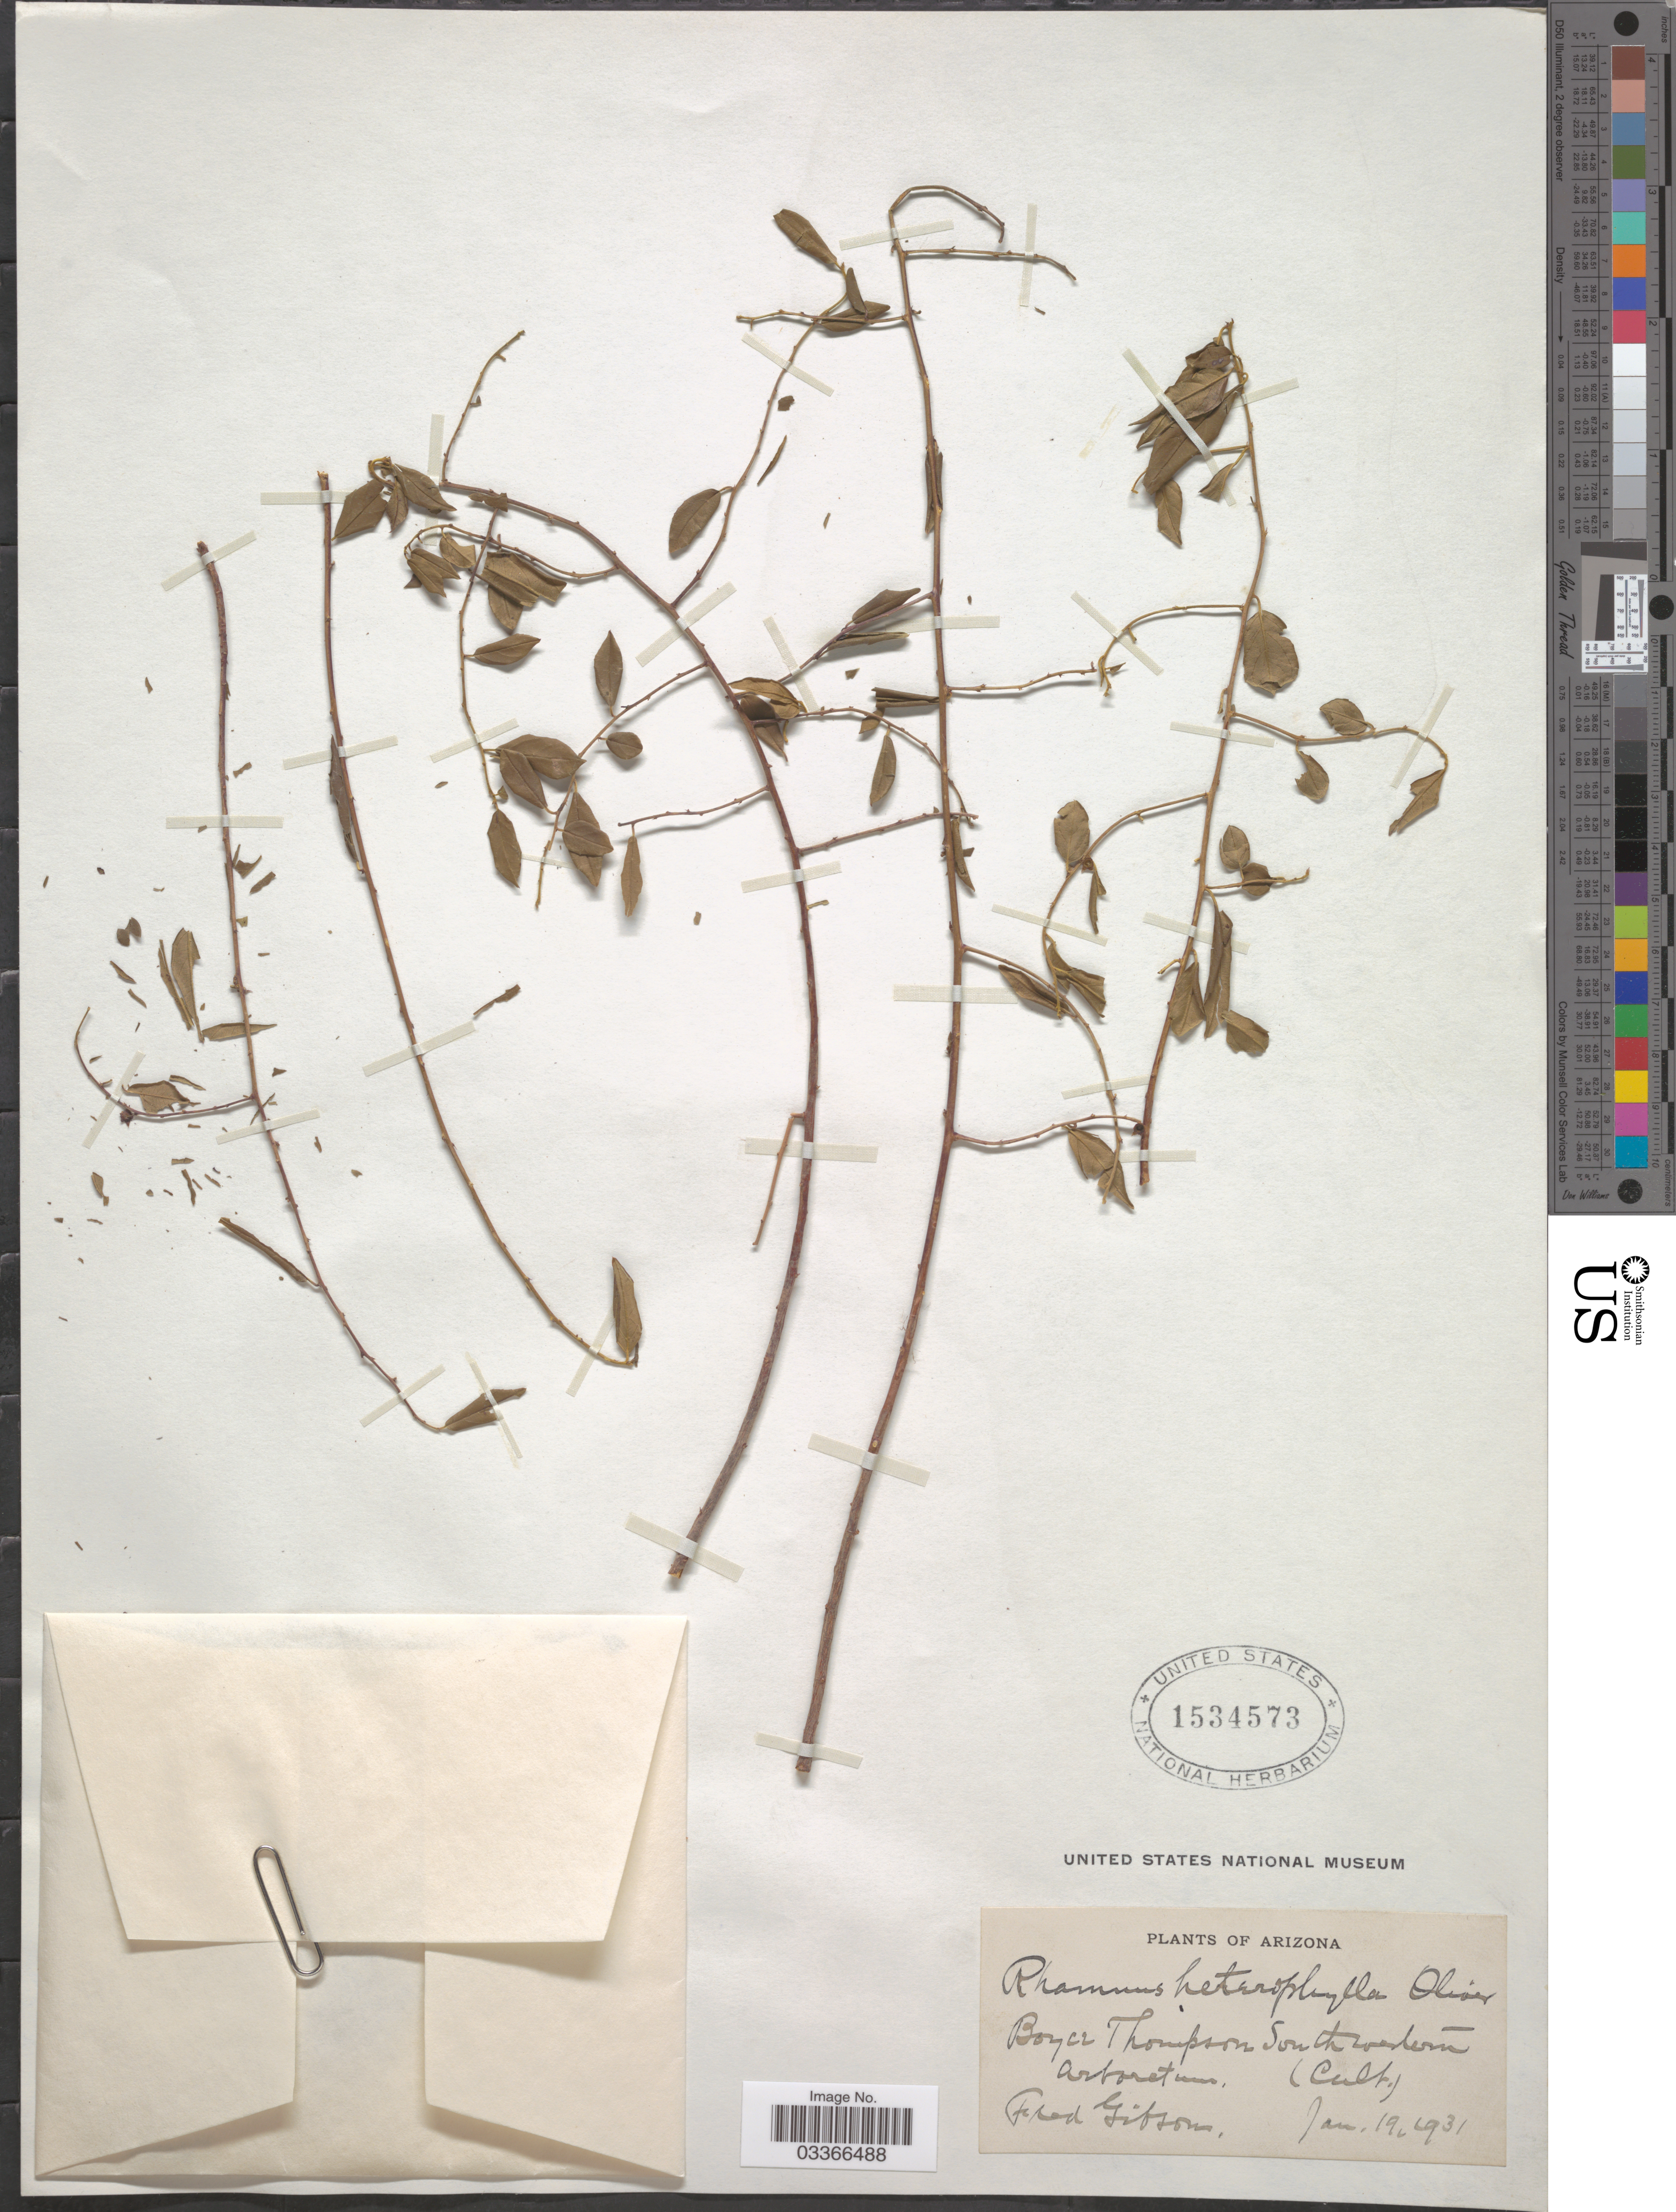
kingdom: Plantae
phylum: Tracheophyta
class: Magnoliopsida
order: Rosales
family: Rhamnaceae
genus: Rhamnus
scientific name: Rhamnus heterophylla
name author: Oliv.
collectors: F. Gibson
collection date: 1931-01-19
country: United States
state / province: Arizona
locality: Boyce Thompson Southwestern arboretum.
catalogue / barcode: US 1534573